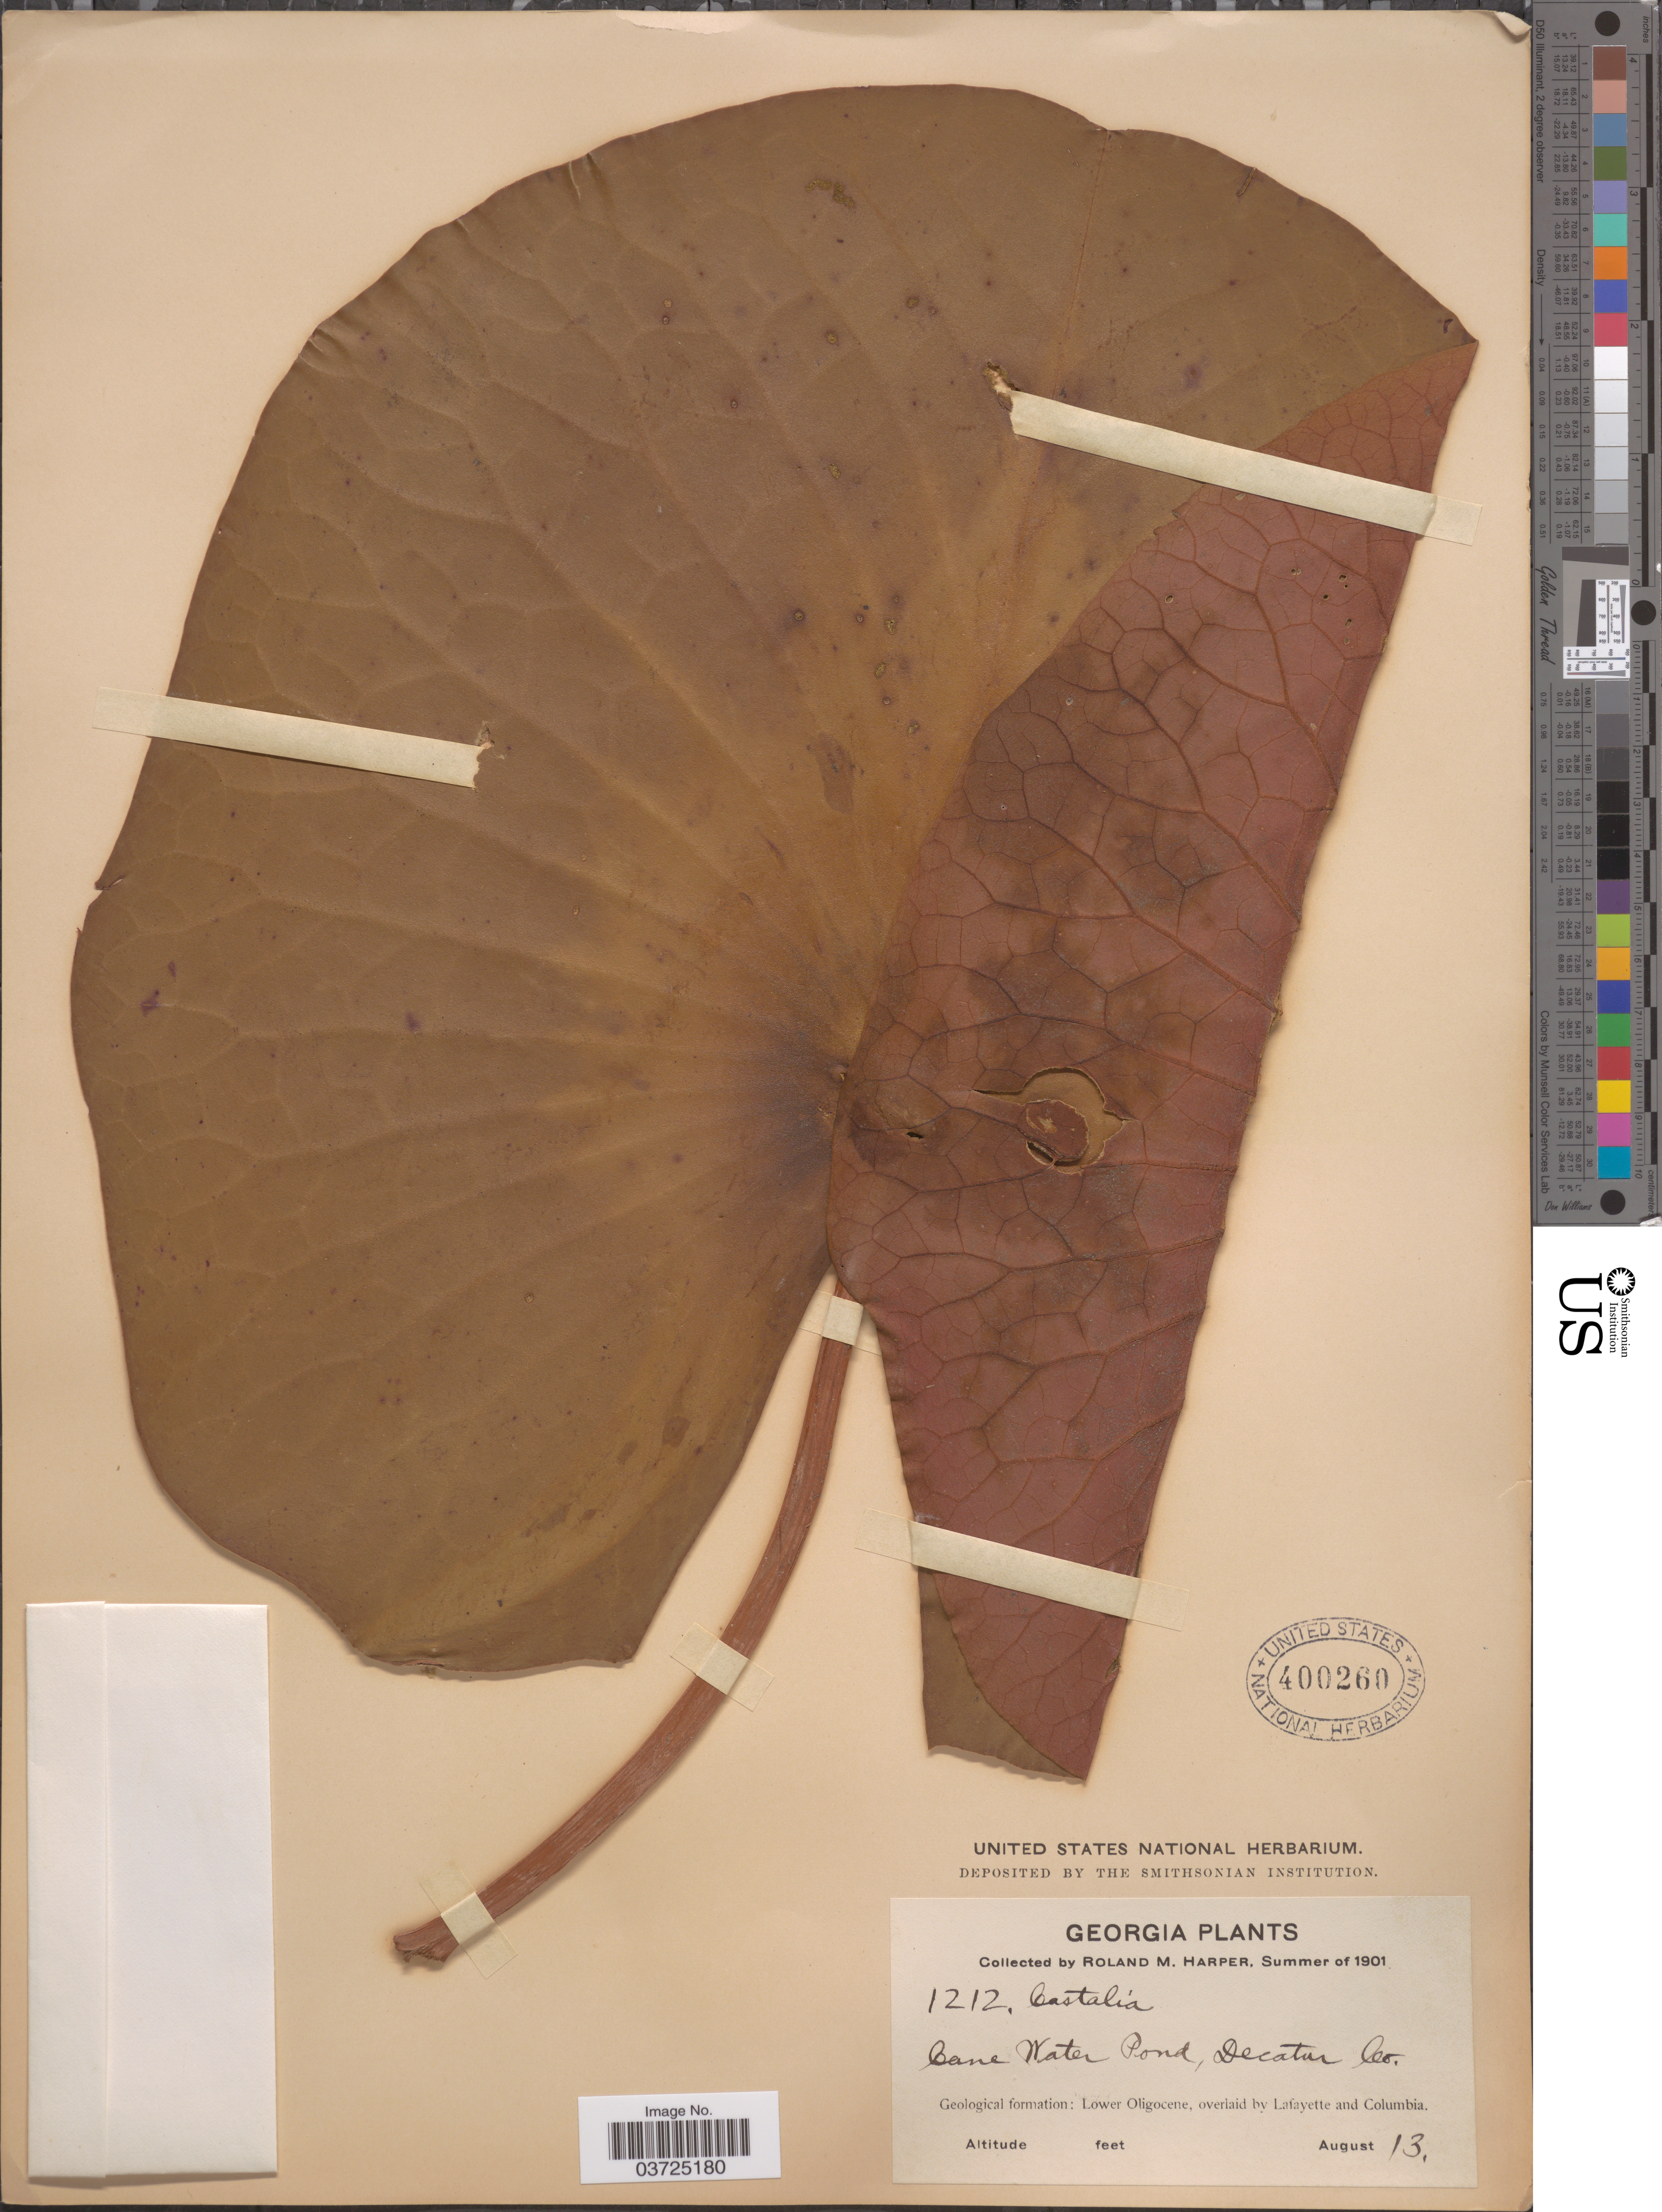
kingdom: Plantae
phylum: Tracheophyta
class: Magnoliopsida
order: Nymphaeales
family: Nymphaeaceae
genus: Nymphaea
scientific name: Nymphaea sp.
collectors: R. M. Harper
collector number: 1212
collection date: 1901-08-13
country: United States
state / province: Georgia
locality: Cane Water Pond, Decatur Co. Geological formation: Lower Oligocene, overlaid by Lafayette and Columbia.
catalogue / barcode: US 400260